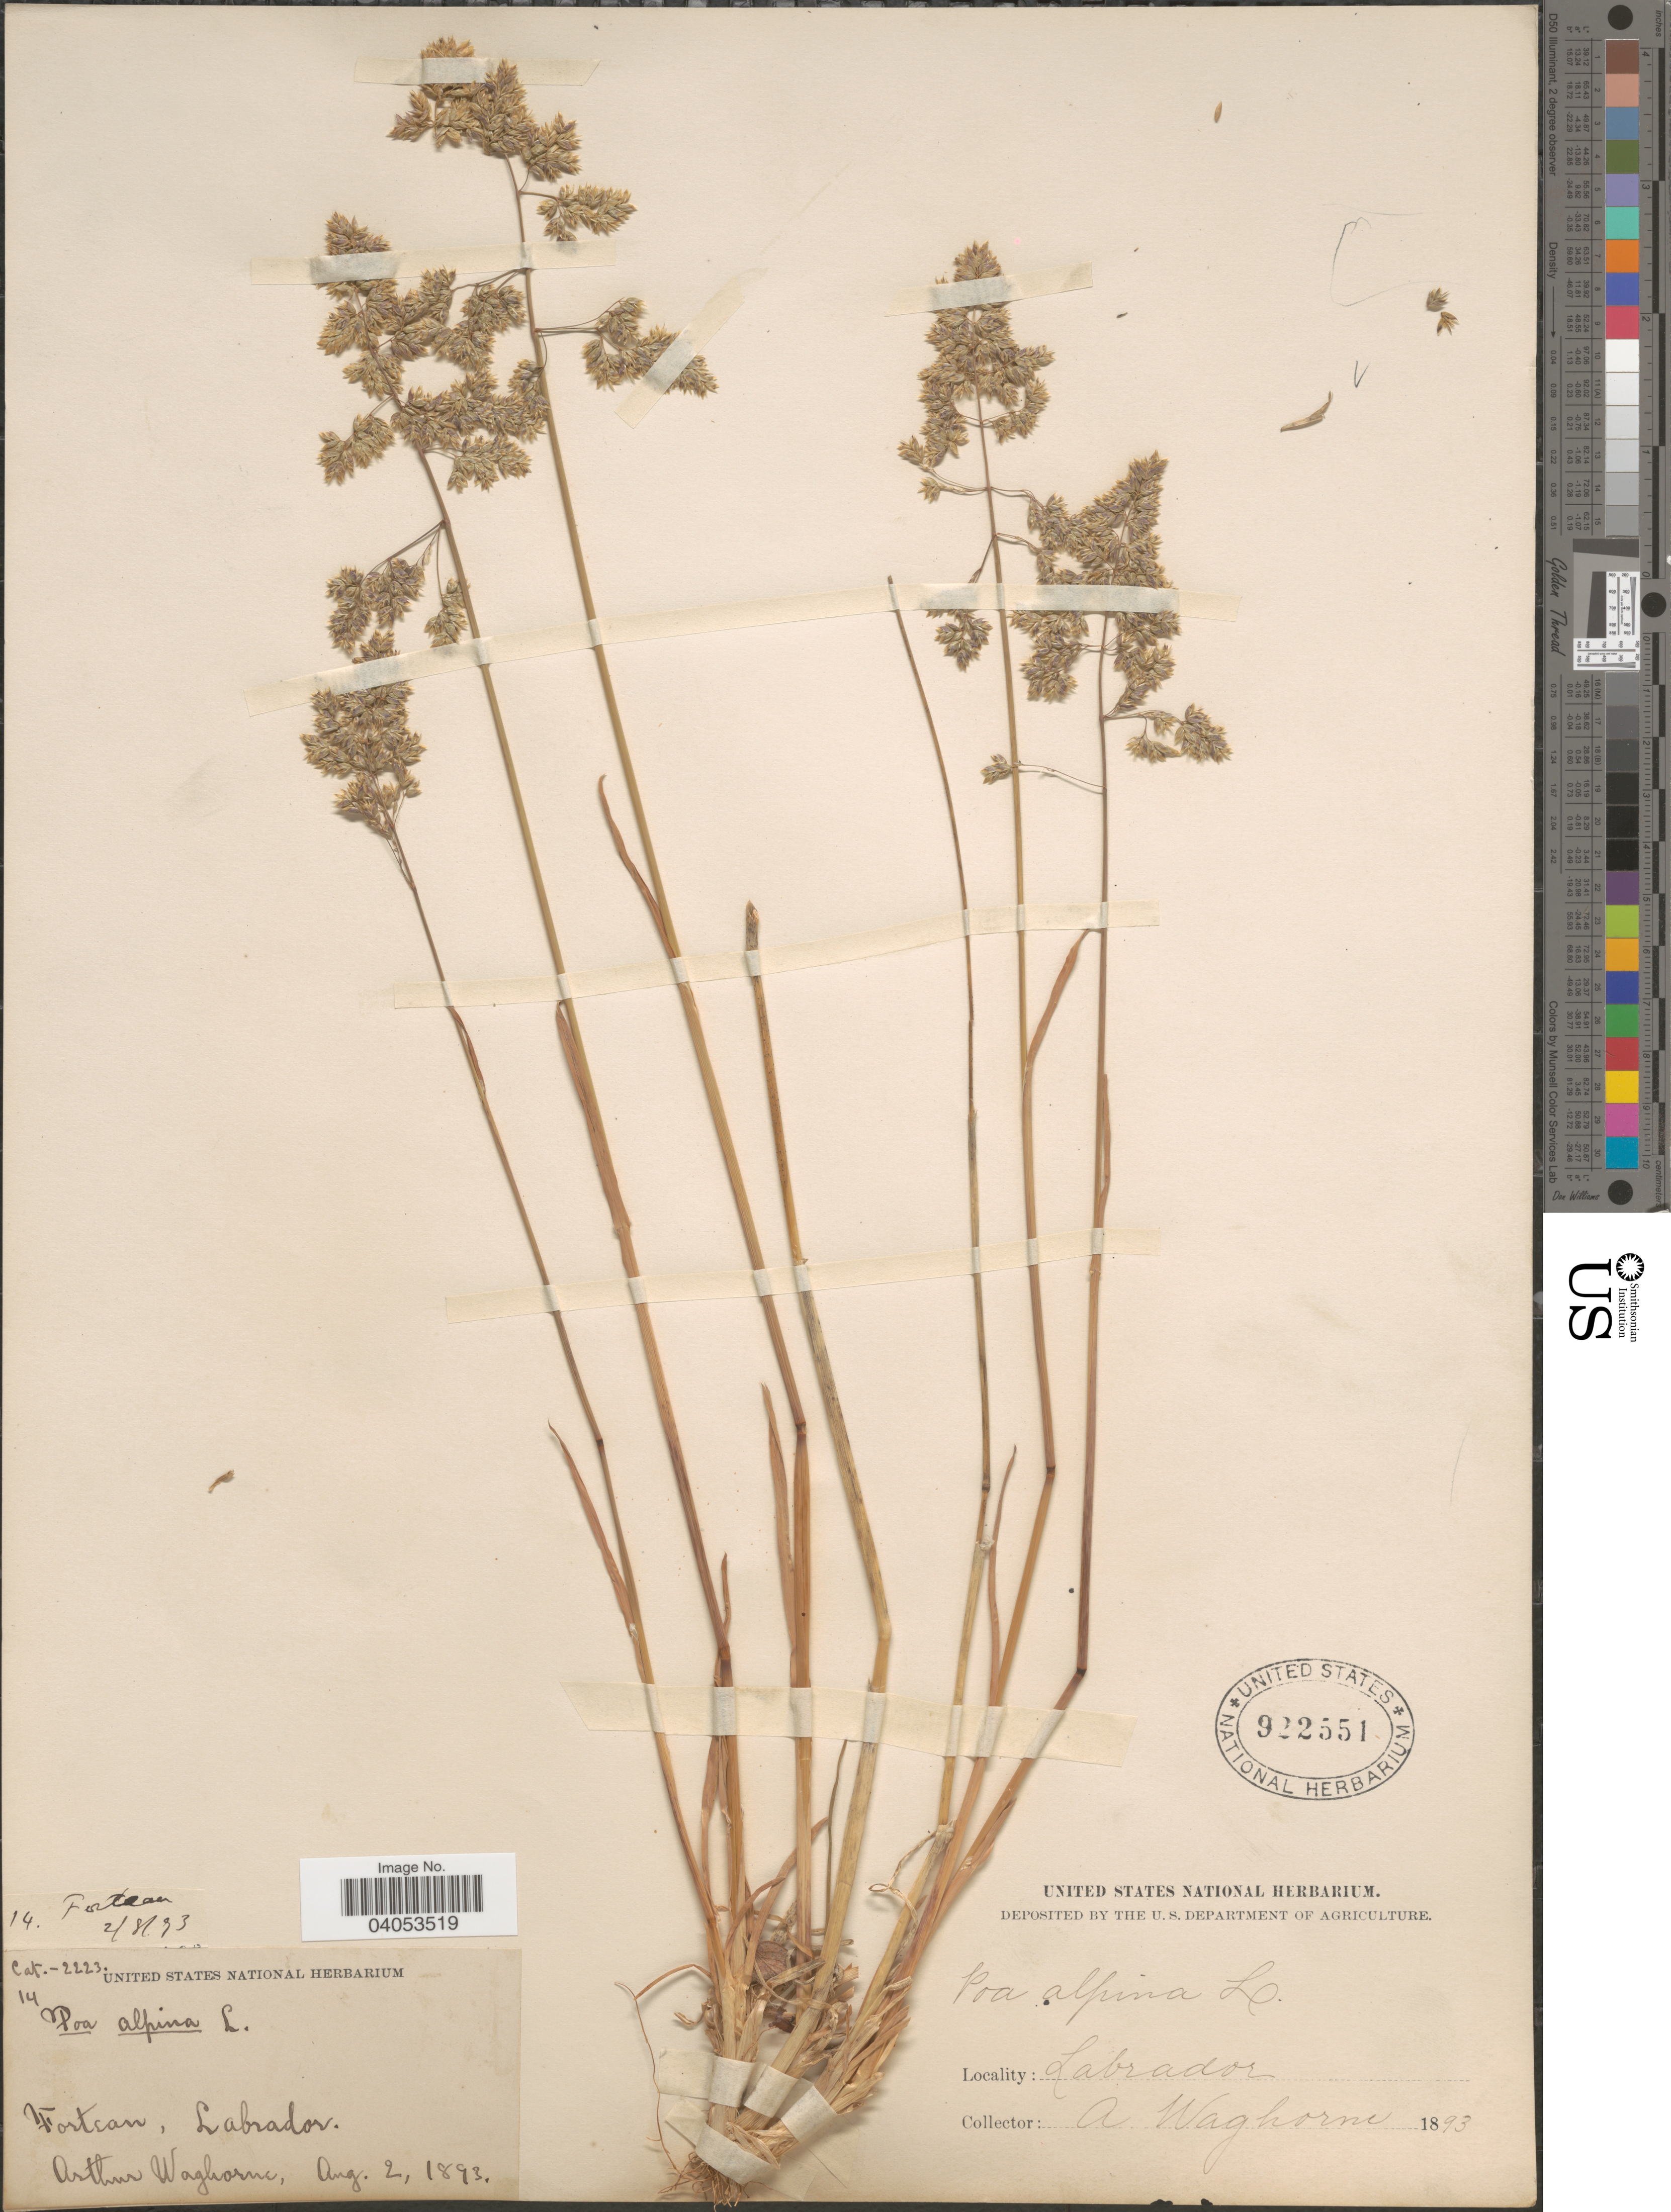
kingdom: Plantae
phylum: Tracheophyta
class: Liliopsida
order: Poales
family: Poaceae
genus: Poa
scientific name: Poa alpina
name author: L.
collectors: A. Waghorne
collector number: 14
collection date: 1893-08-02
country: Canada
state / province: Newfoundland and Labrador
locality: Forteau, Labrador.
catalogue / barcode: US 922551